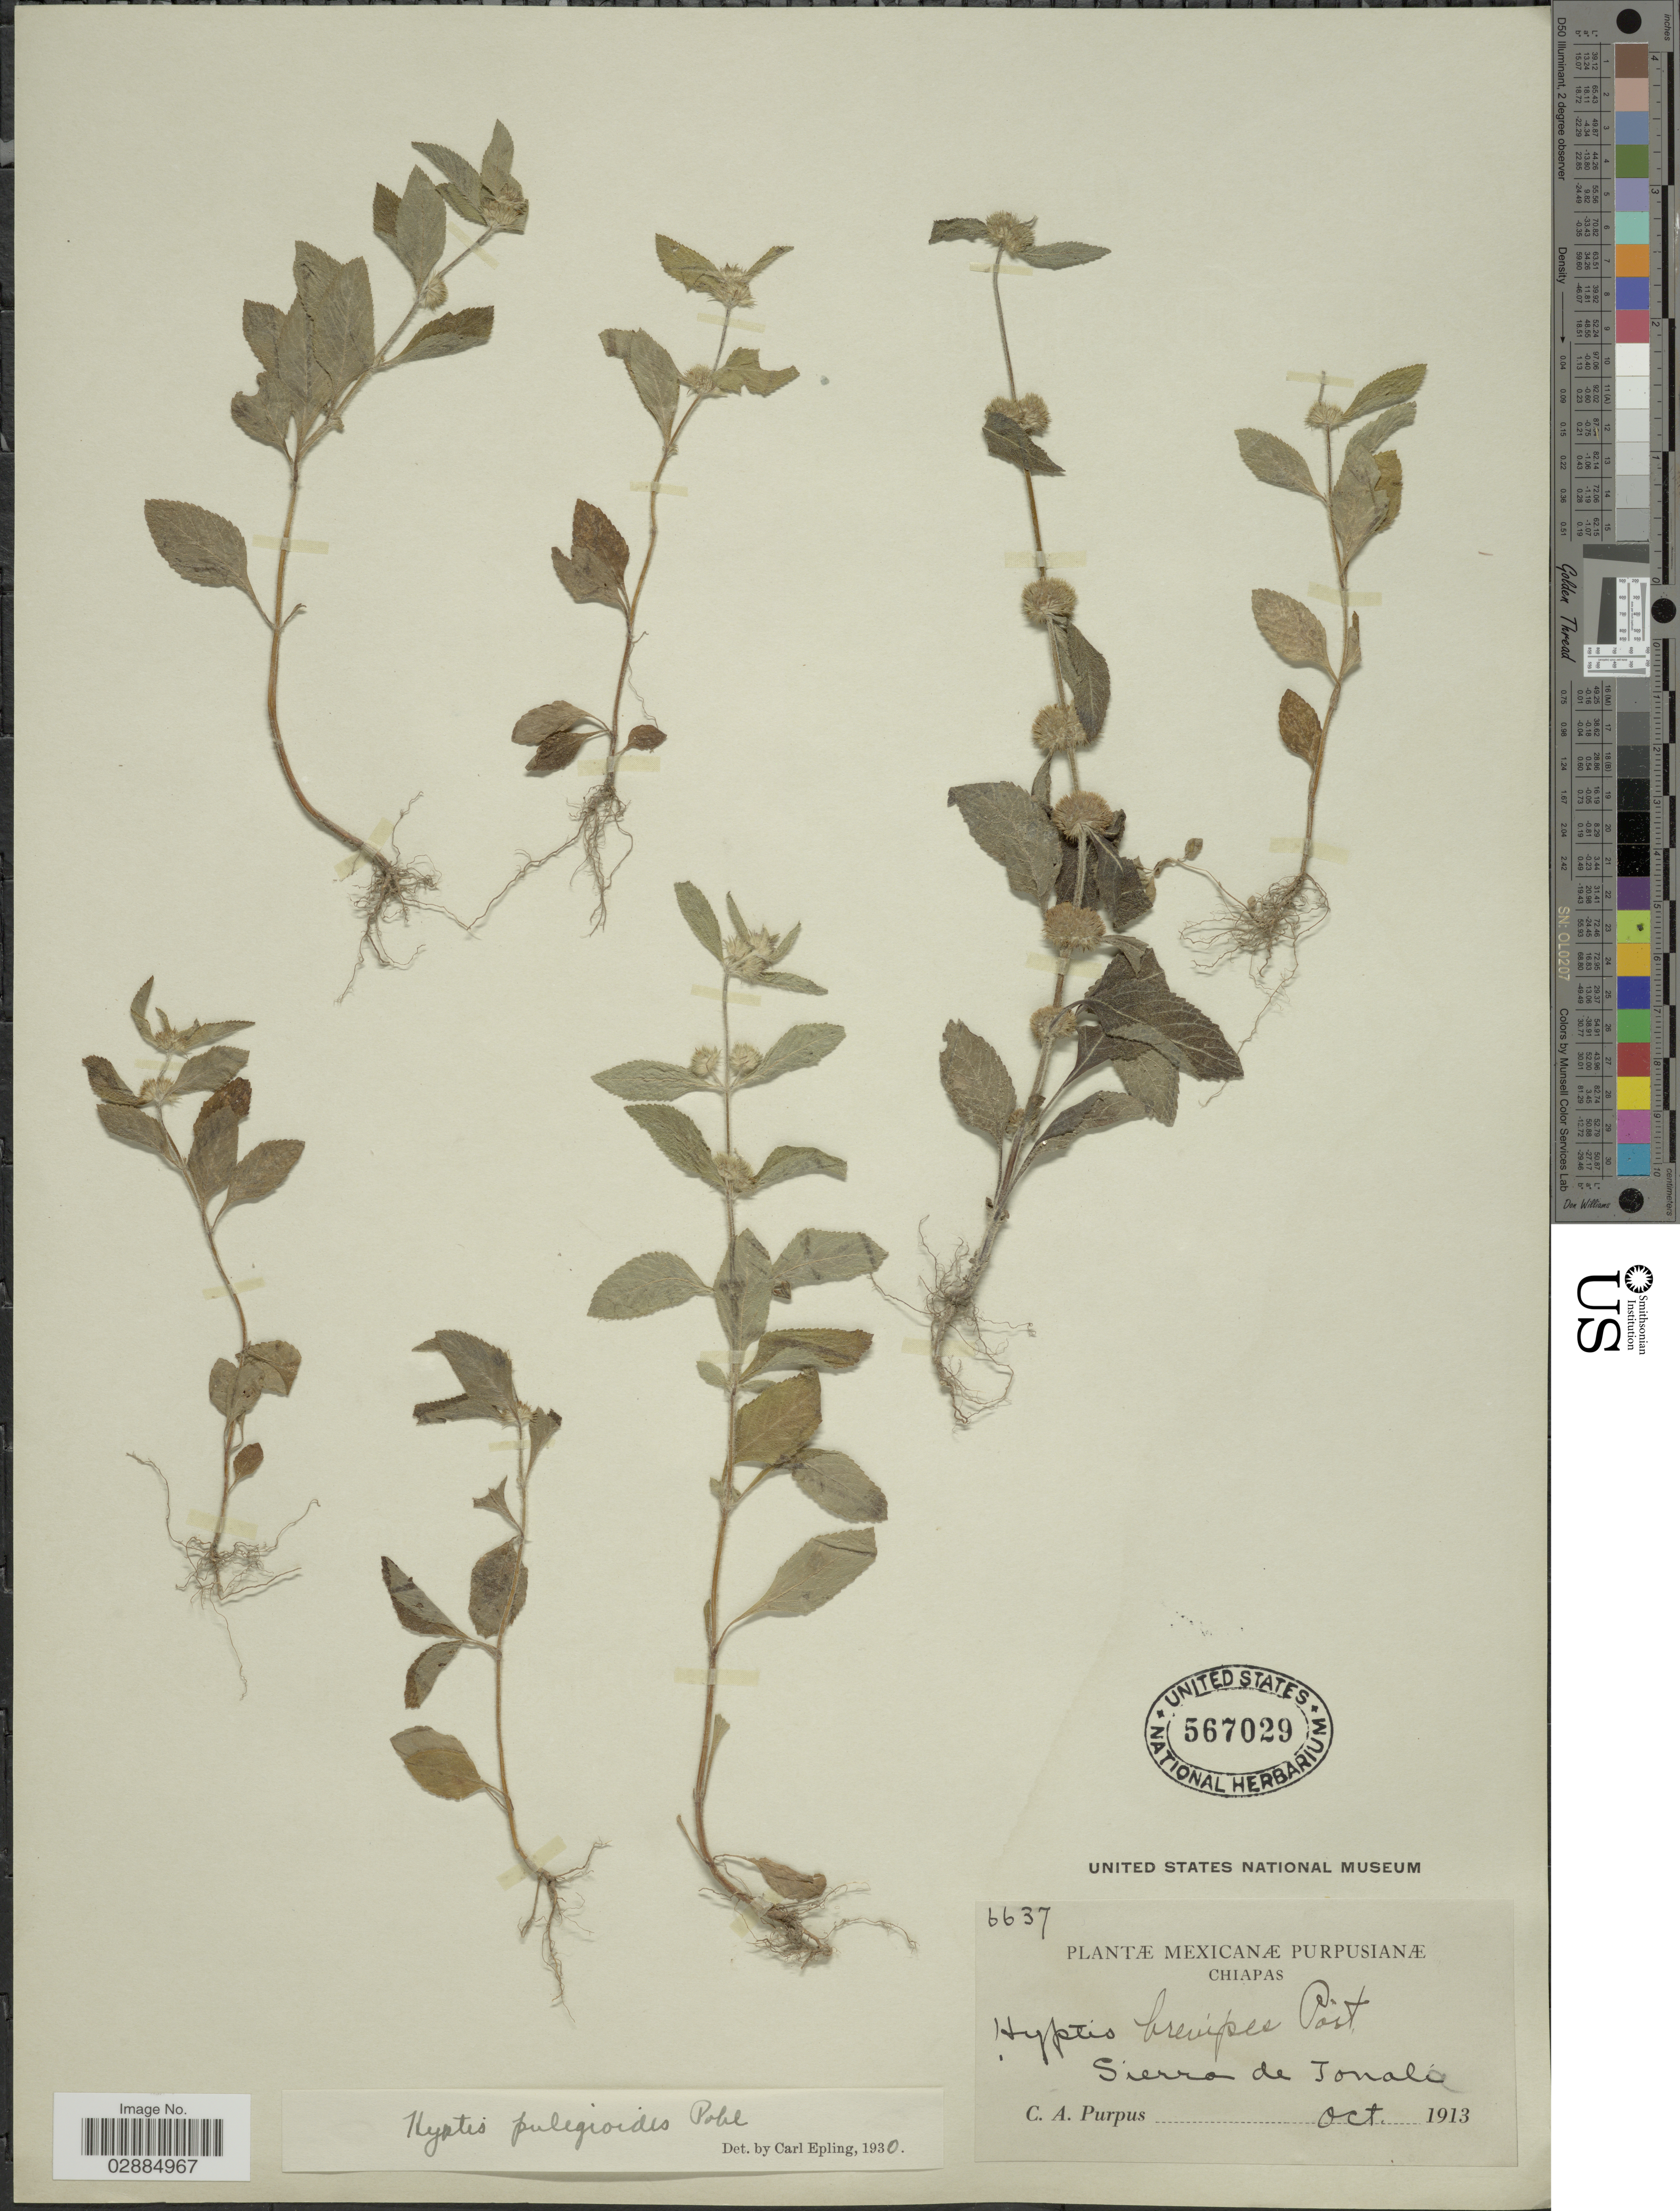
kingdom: Plantae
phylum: Tracheophyta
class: Magnoliopsida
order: Lamiales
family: Lamiaceae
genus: Hyptis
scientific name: Hyptis pulegioides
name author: Pohl ex Benth.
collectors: C. A. Purpus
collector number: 6637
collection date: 1913-10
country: Mexico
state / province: Chiapas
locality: Sierra de Tonali.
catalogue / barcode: US 567029